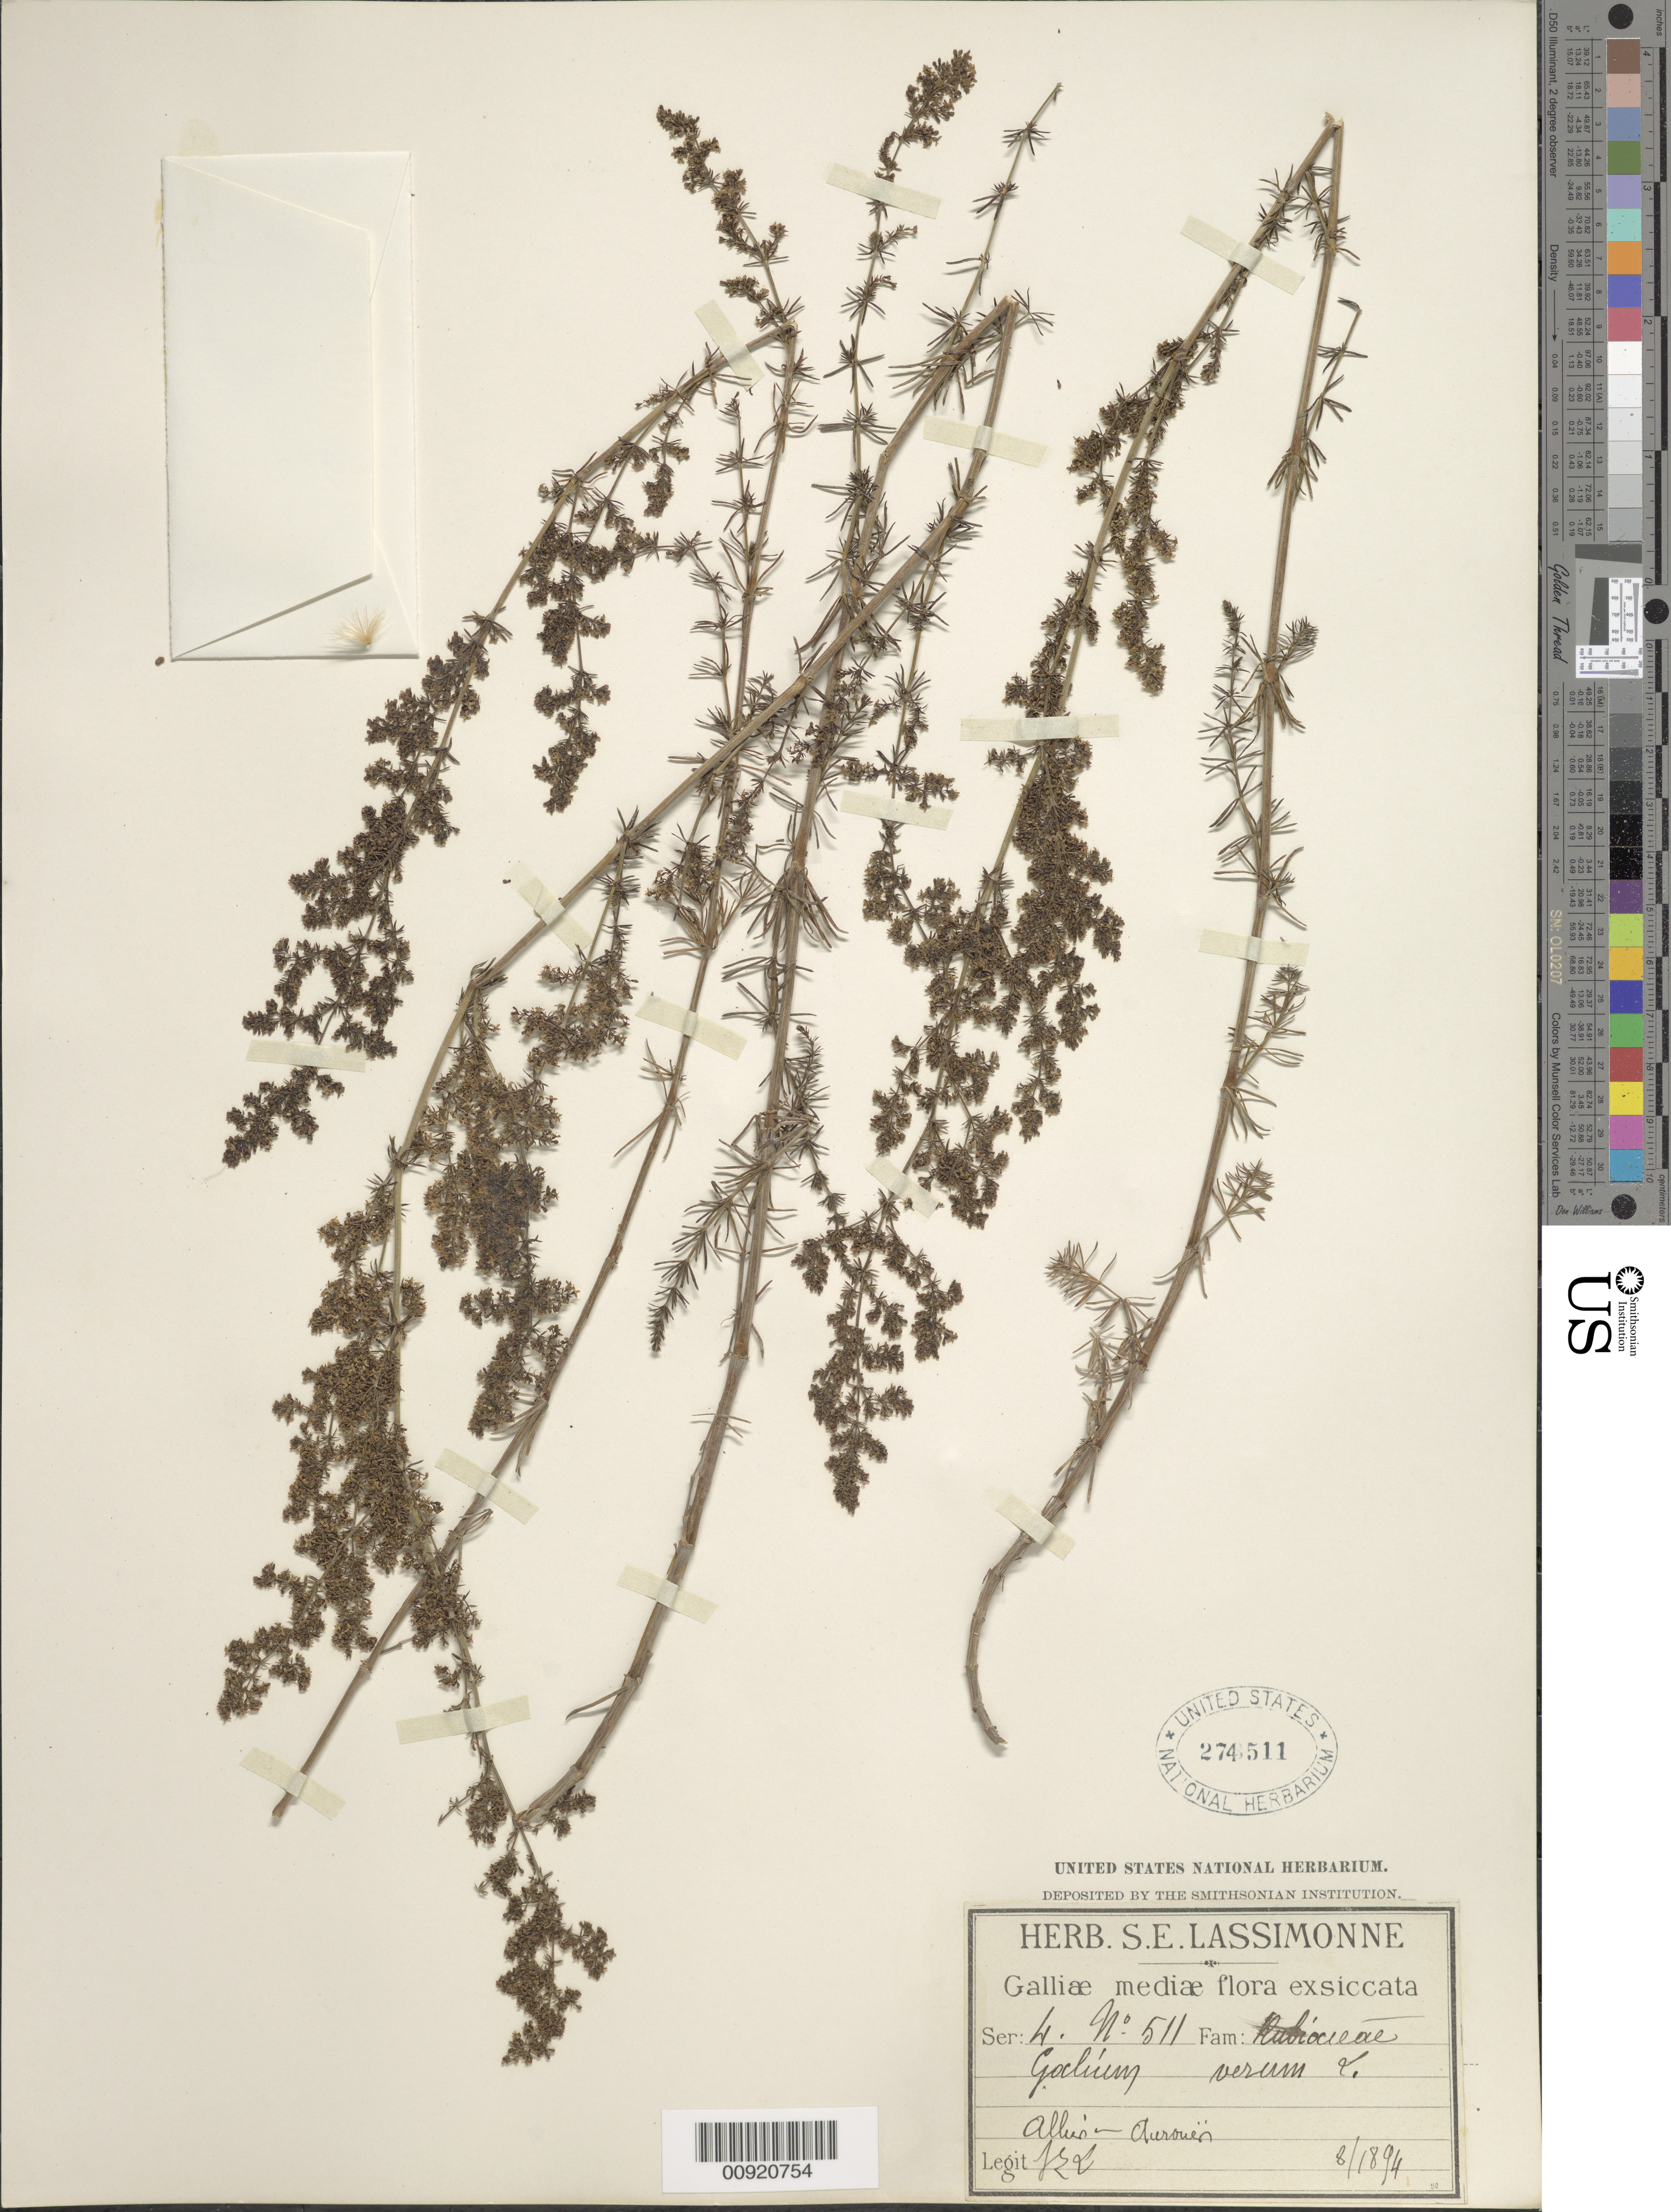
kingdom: Plantae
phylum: Tracheophyta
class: Magnoliopsida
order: Gentianales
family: Rubiaceae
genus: Galium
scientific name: Galium verum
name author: L.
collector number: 511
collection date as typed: Aug 1894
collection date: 1894-08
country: France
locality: allus-aurouen (sp)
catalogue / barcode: US 274511